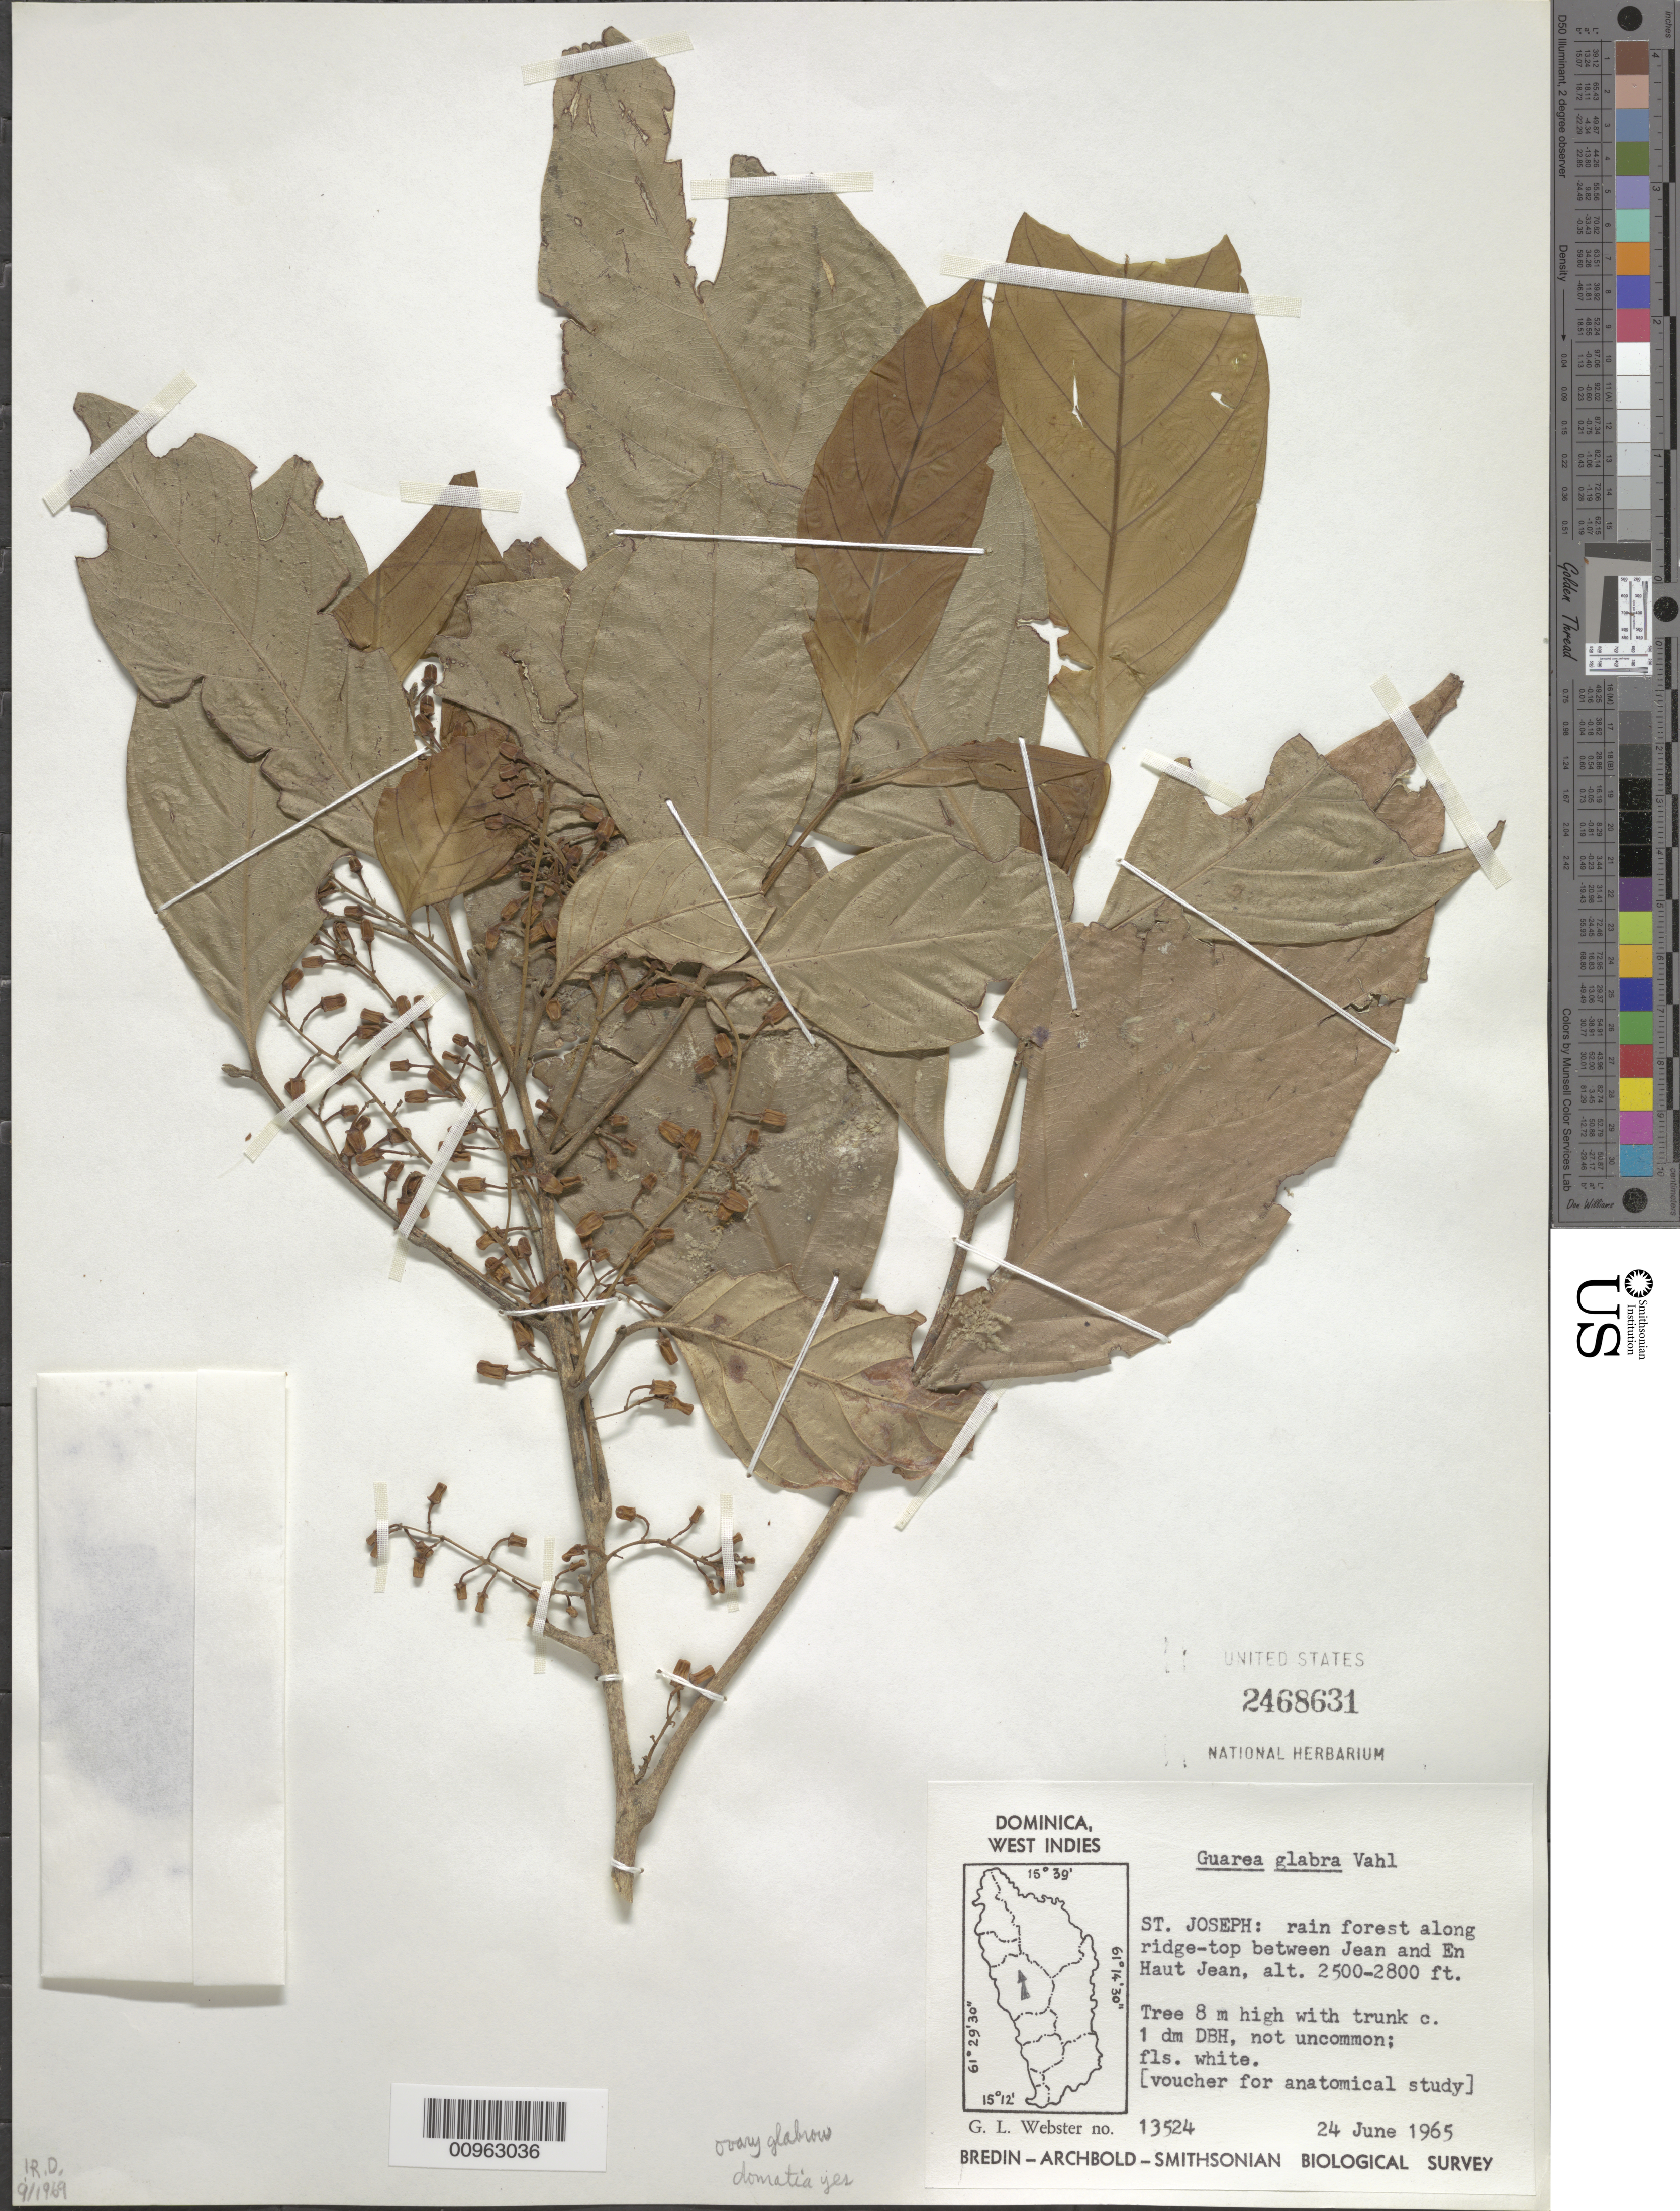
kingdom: Plantae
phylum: Tracheophyta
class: Magnoliopsida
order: Sapindales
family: Meliaceae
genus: Guarea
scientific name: Guarea glabra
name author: Vahl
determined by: DeFilipps, R. A.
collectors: G. L. Webster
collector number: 13524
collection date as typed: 24 Jun 1965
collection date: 1965-06-24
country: Dominica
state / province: St. Joseph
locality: Along ridge-top between Jean and En Haut Jean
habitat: Rainforest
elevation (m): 762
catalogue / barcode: US 2468631